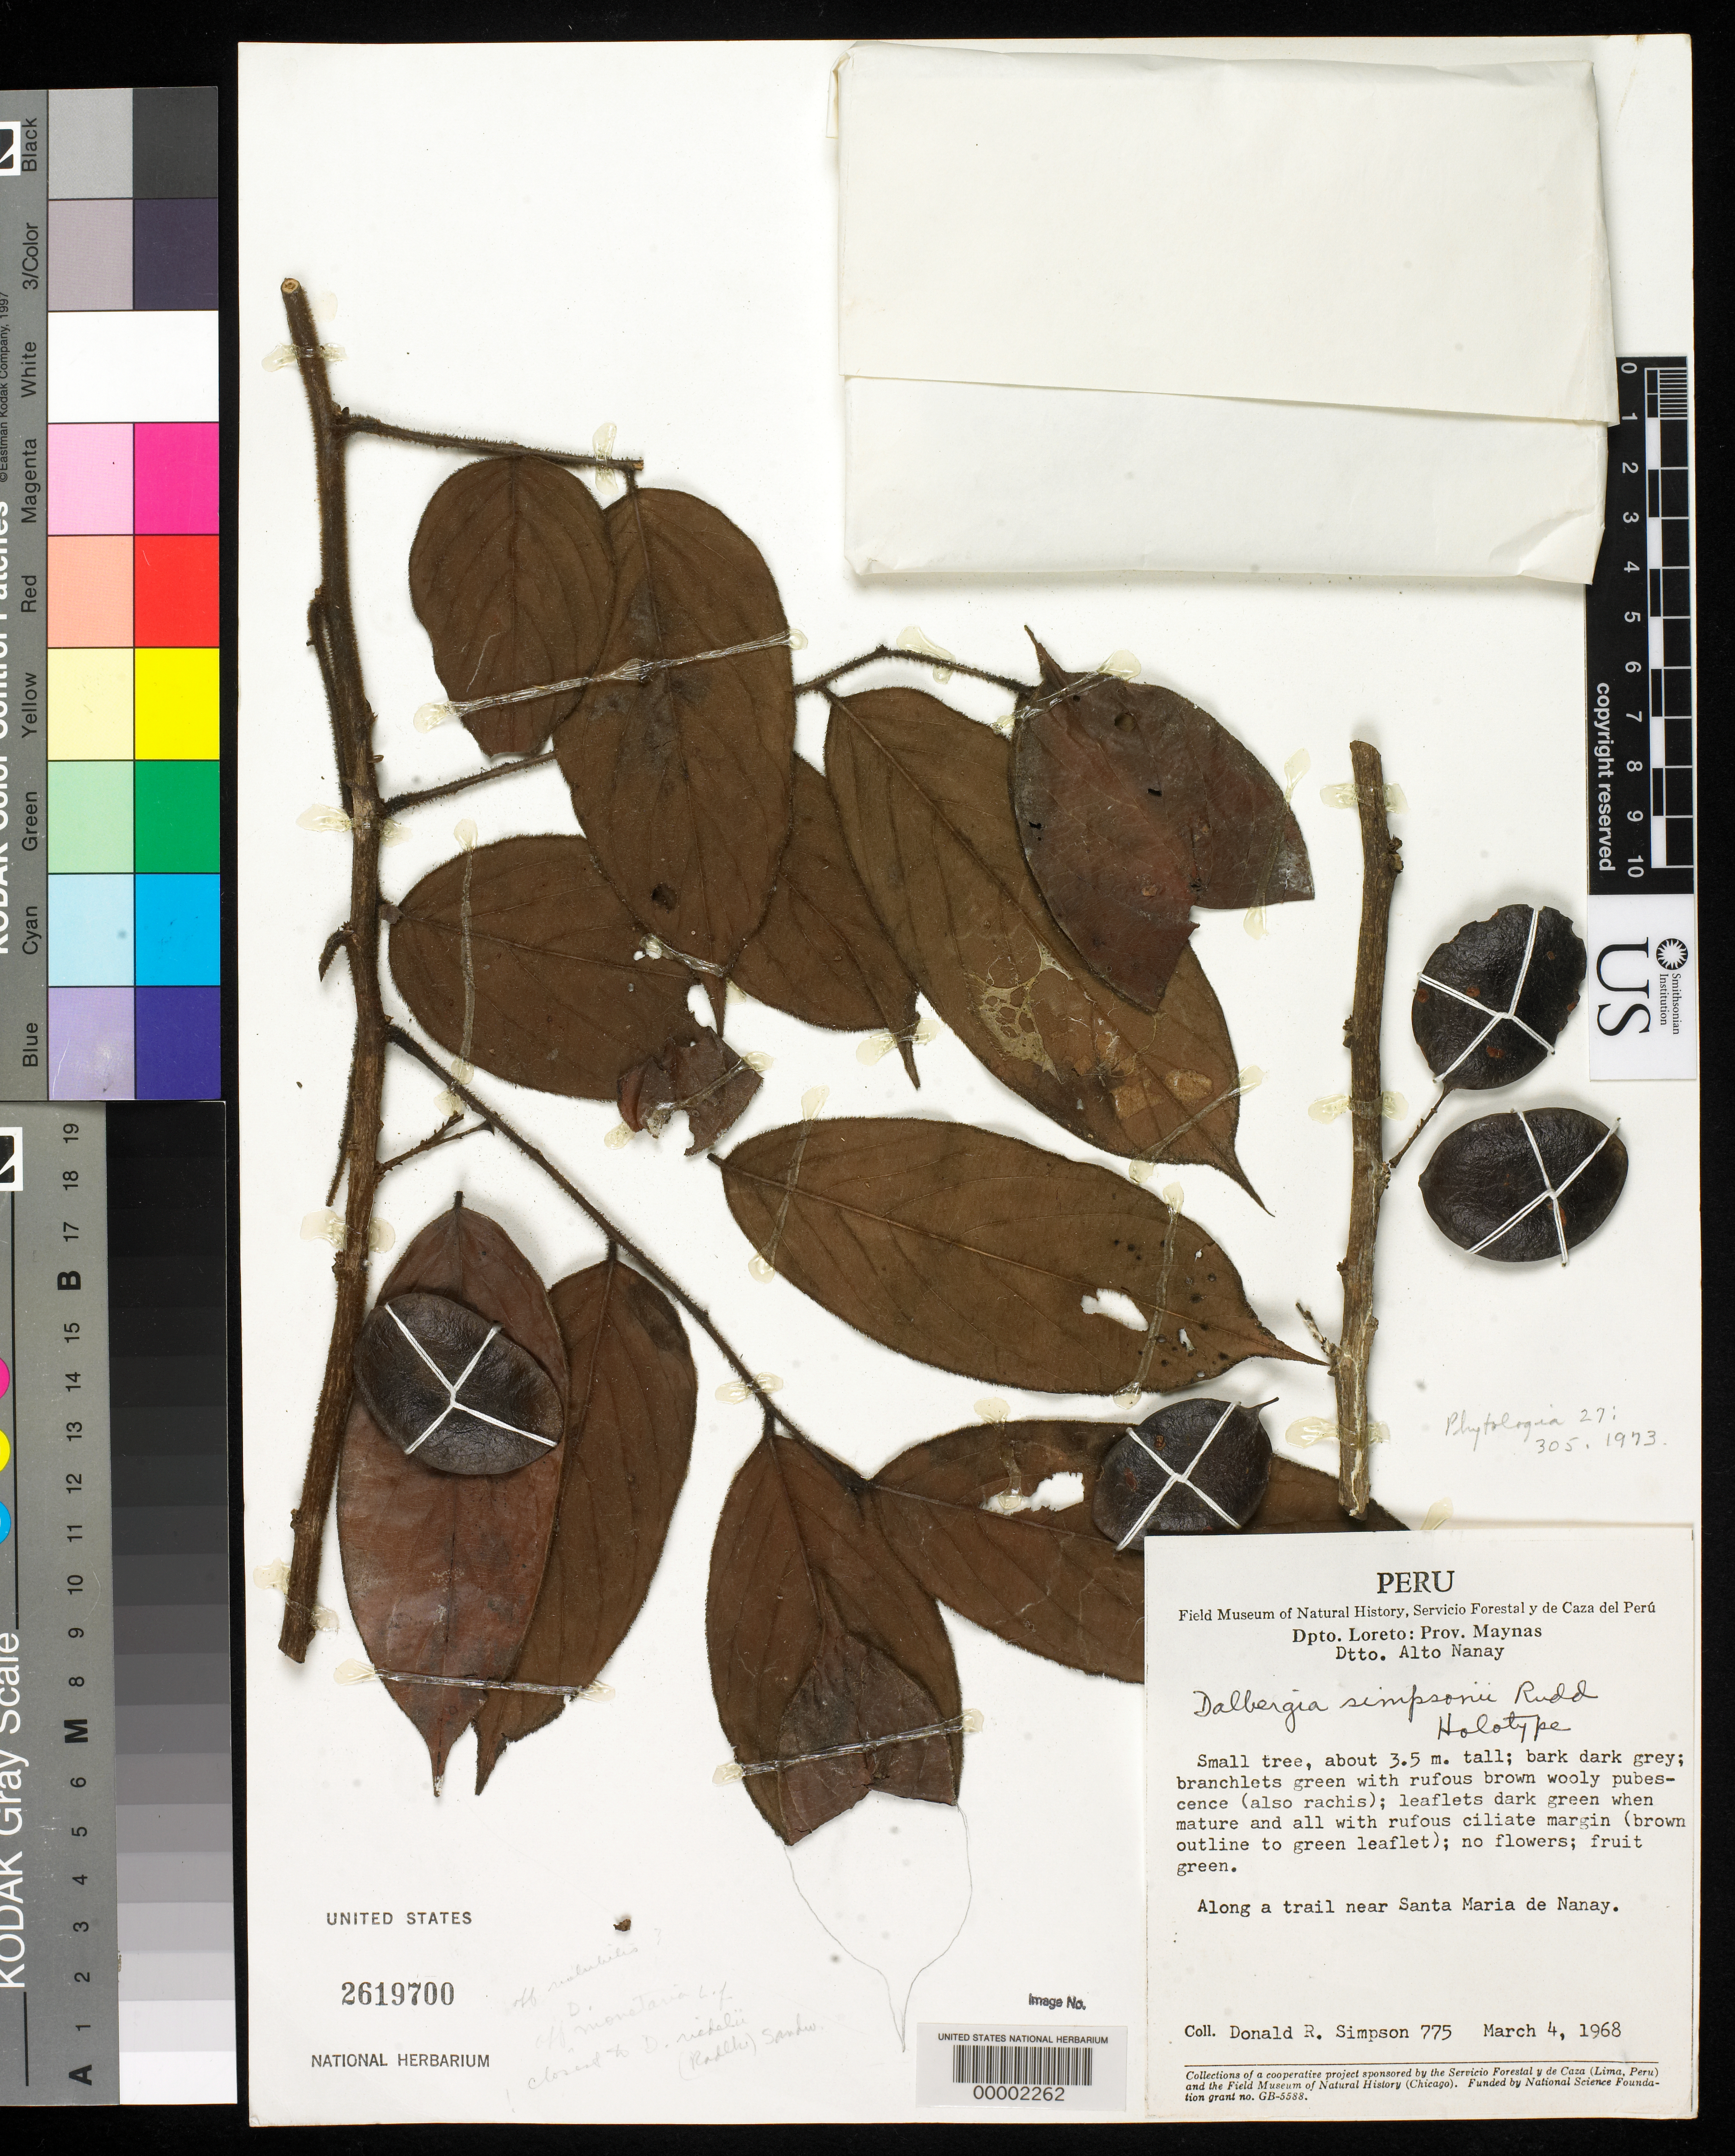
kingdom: Plantae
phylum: Tracheophyta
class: Magnoliopsida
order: Fabales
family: Fabaceae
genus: Dalbergia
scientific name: Dalbergia simpsonii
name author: Rudd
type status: Holotype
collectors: D. R. Simpson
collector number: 775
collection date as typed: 04 Mar 1968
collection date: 1968-03-04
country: Peru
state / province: Loreto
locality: Alto Nanay, near Sant Maria de Nanay.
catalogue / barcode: US 2619700